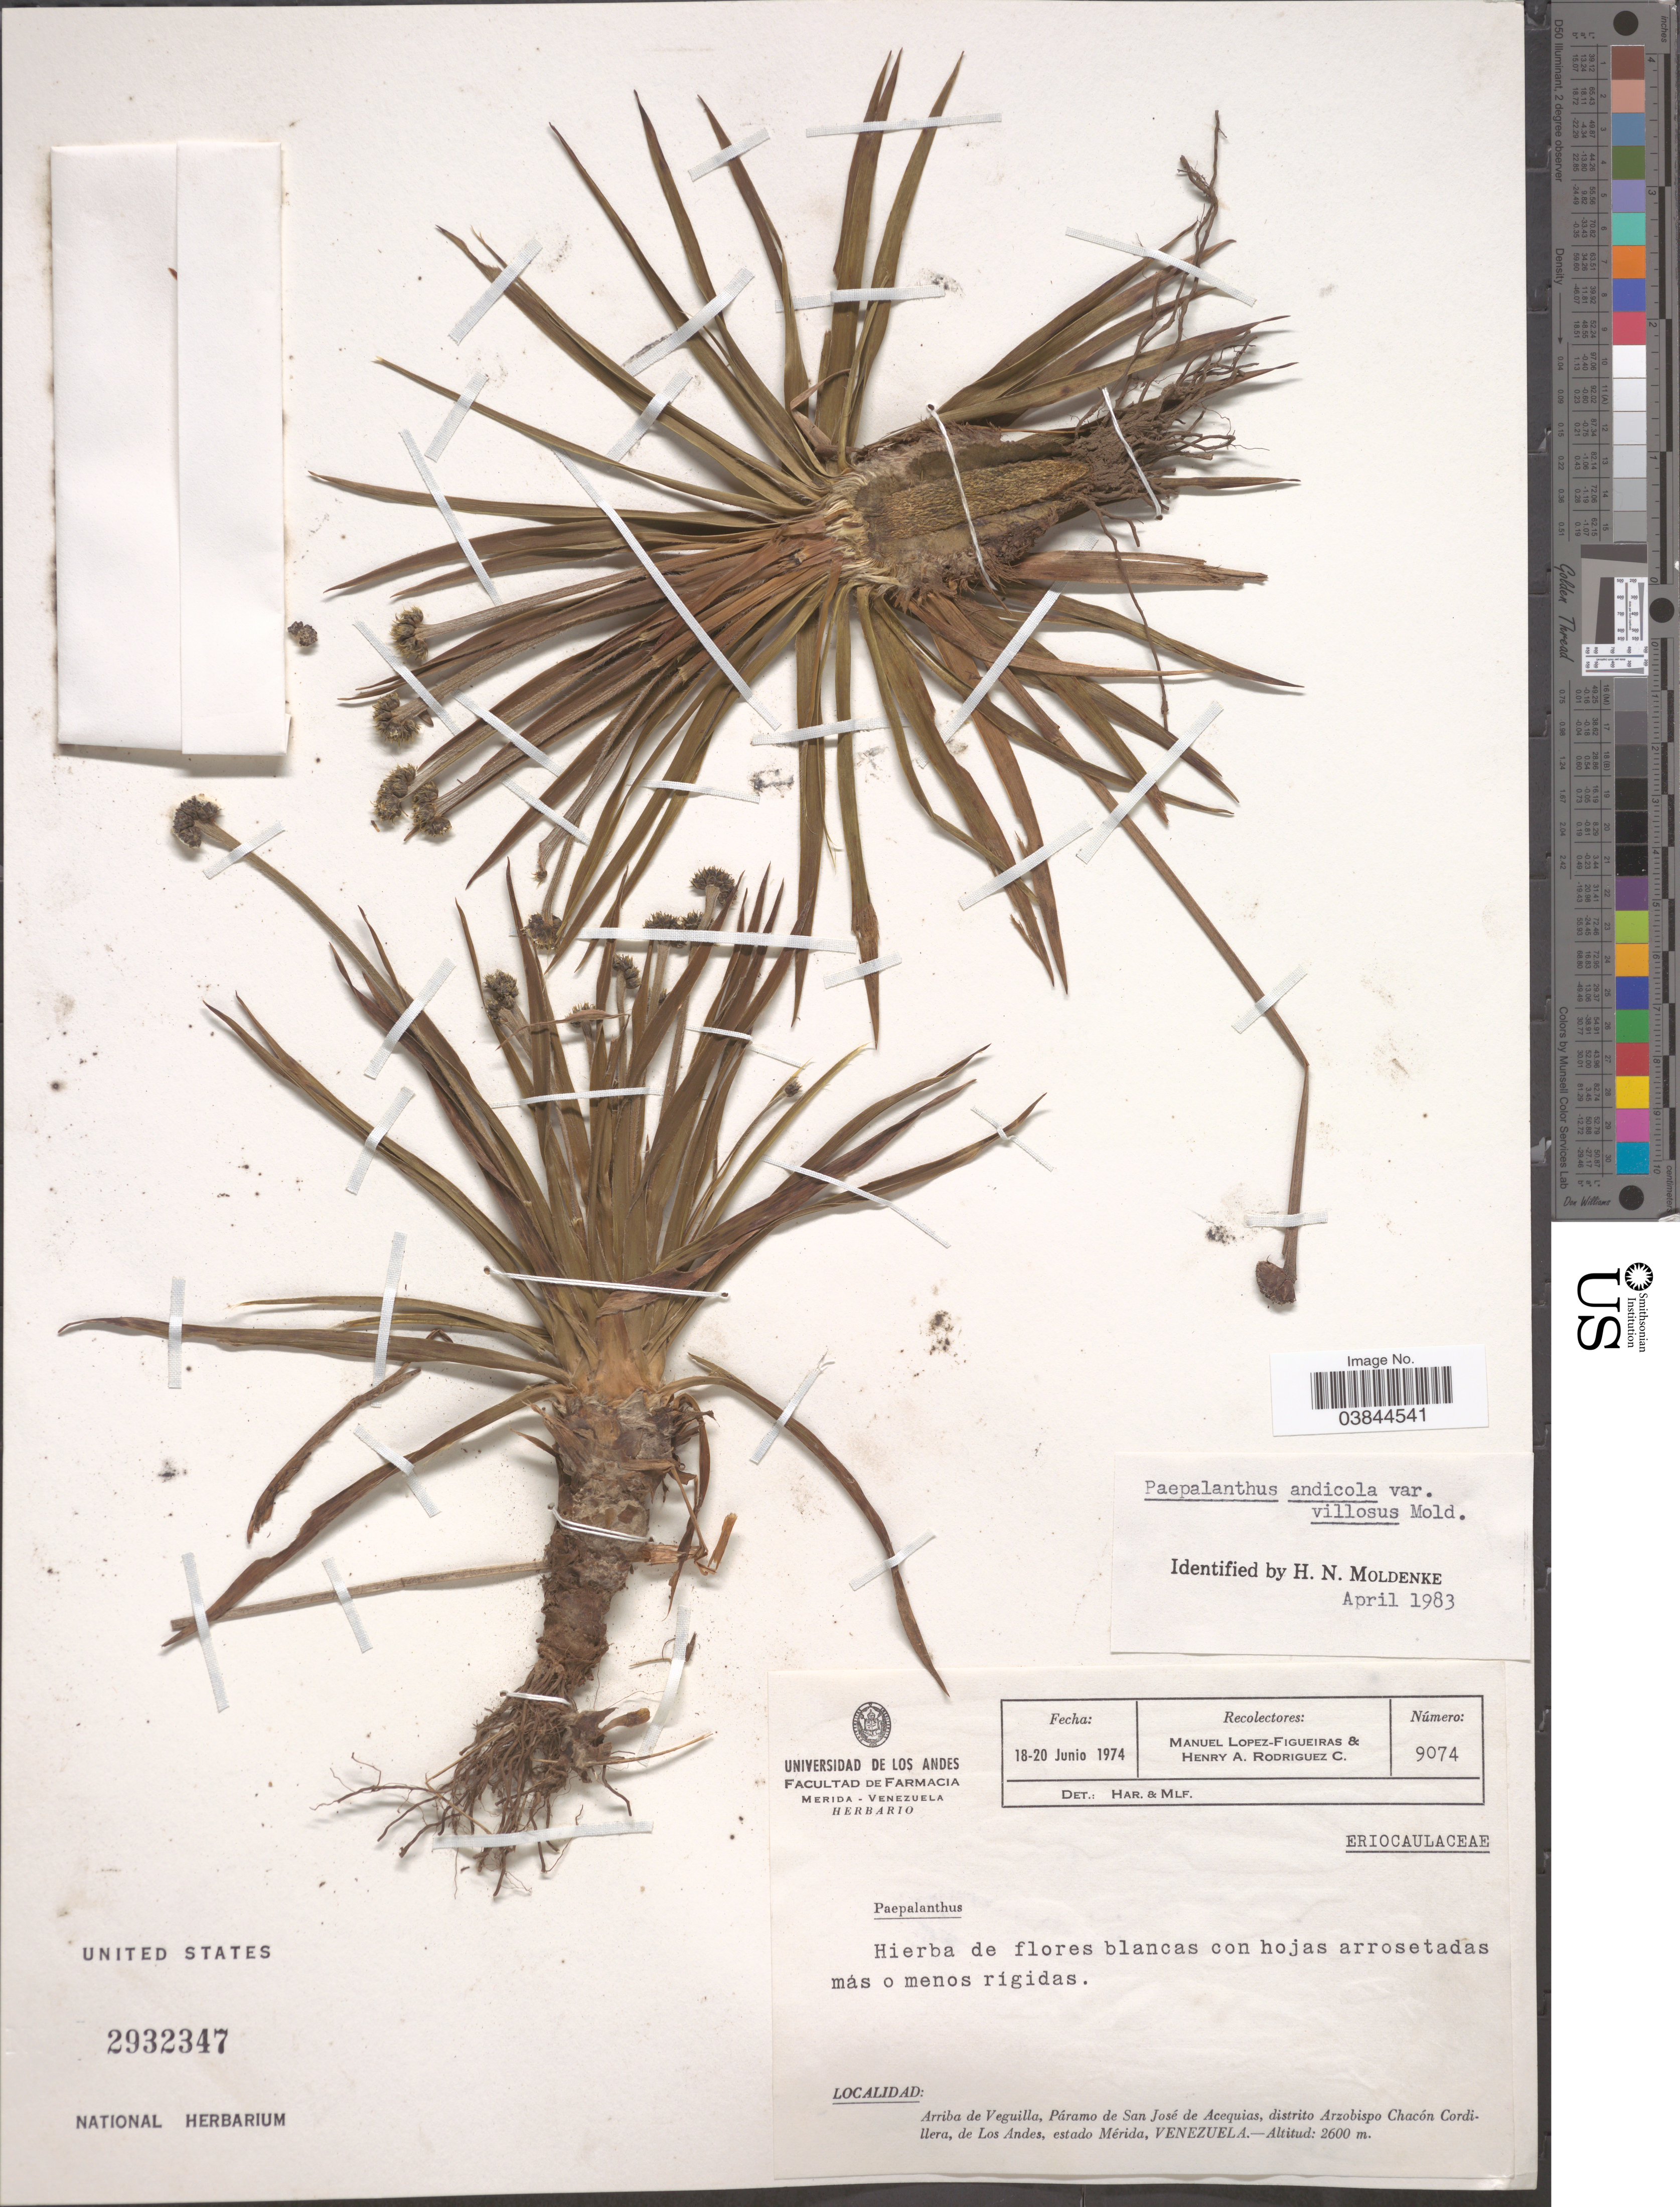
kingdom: Plantae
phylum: Tracheophyta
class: Liliopsida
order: Poales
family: Eriocaulaceae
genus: Paepalanthus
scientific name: Paepalanthus petraeus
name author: Körn. in Mart.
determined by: Sauthier, Laura Jeanne, (SPF), Universidade de Sao Paulo (BRAZIL)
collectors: M. López Figueiras & H. A. Rodriguez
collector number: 9074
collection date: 1974-06-18/1974-06-20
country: Venezuela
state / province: Merida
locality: Arriba de Veguilla, Páramo de San José de Acequias, distrito Arzobispo Chacón Cordillera, de Los Andes.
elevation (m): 2600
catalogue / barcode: US 2932347